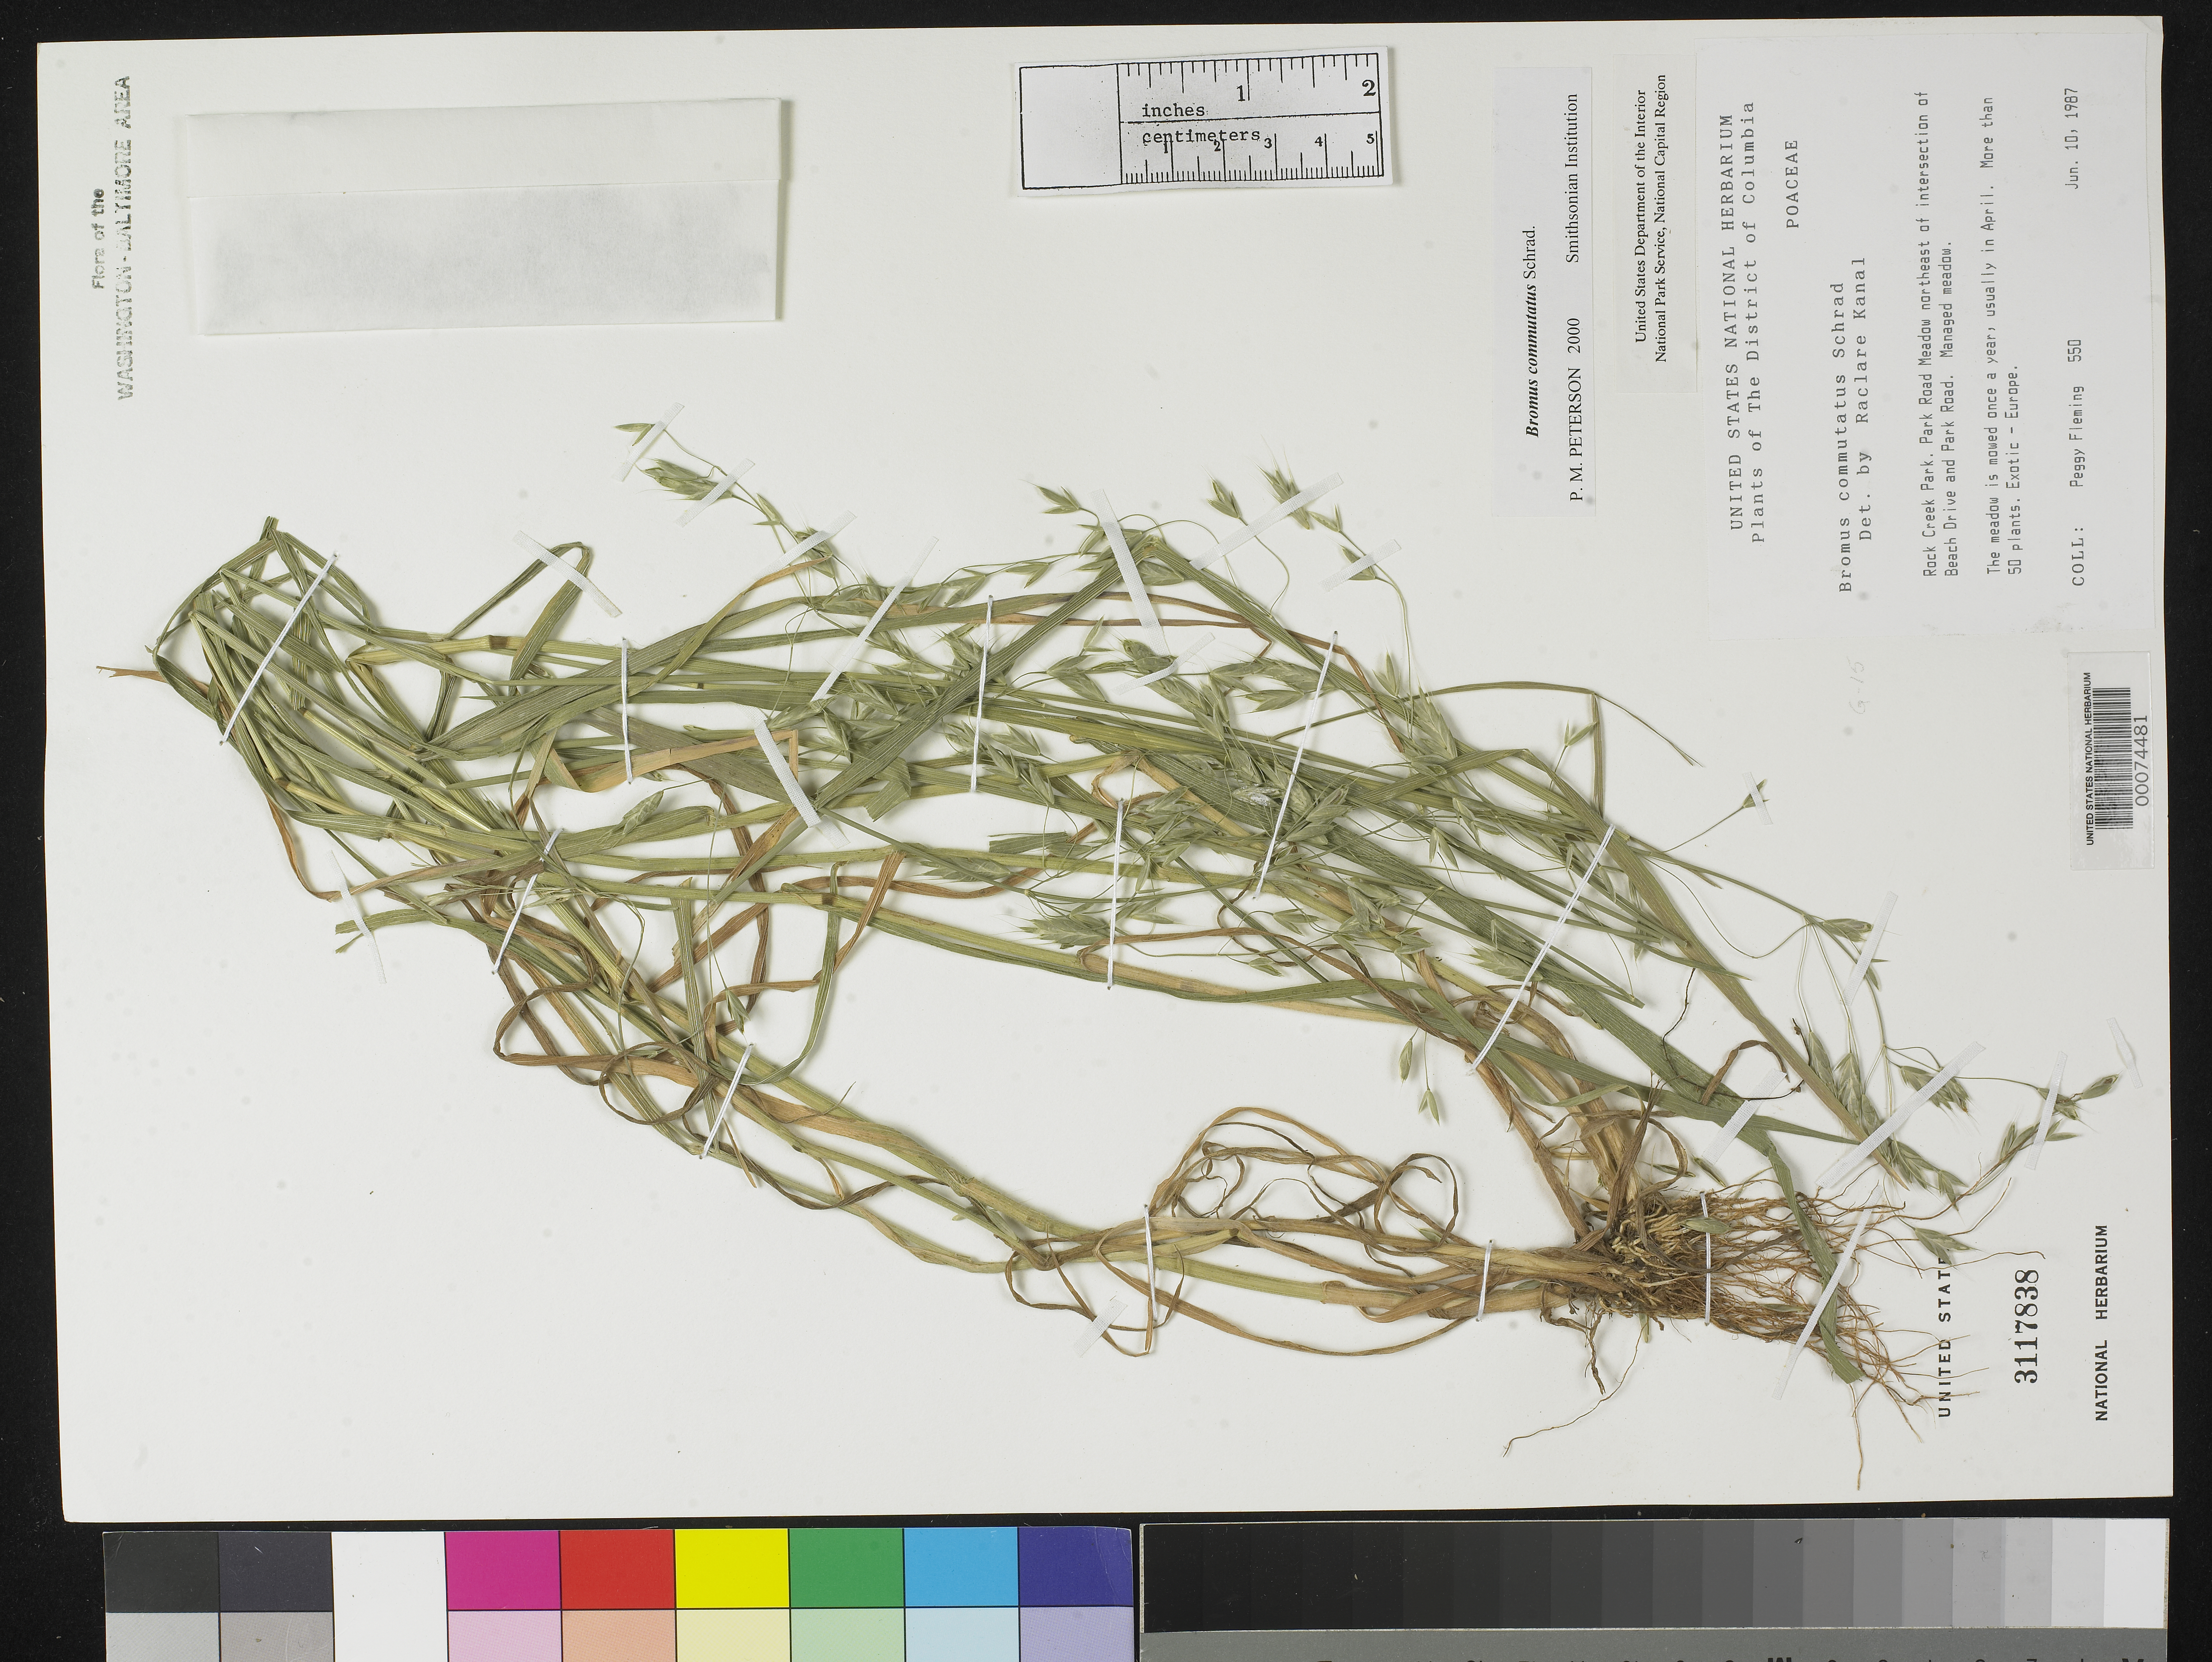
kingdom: Plantae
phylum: Tracheophyta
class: Liliopsida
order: Poales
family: Poaceae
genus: Bromus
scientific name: Bromus commutatus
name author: Schrad.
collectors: P. Fleming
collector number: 550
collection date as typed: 10 Jun 1987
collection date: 1987-06-10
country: United States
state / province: District of Columbia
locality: Rock Creek Park, Park Road meadow northeast of intersection of Beach Drive and Park Road. Rock Creek Park and Vicinity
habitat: Managed meadow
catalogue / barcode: US 3117838